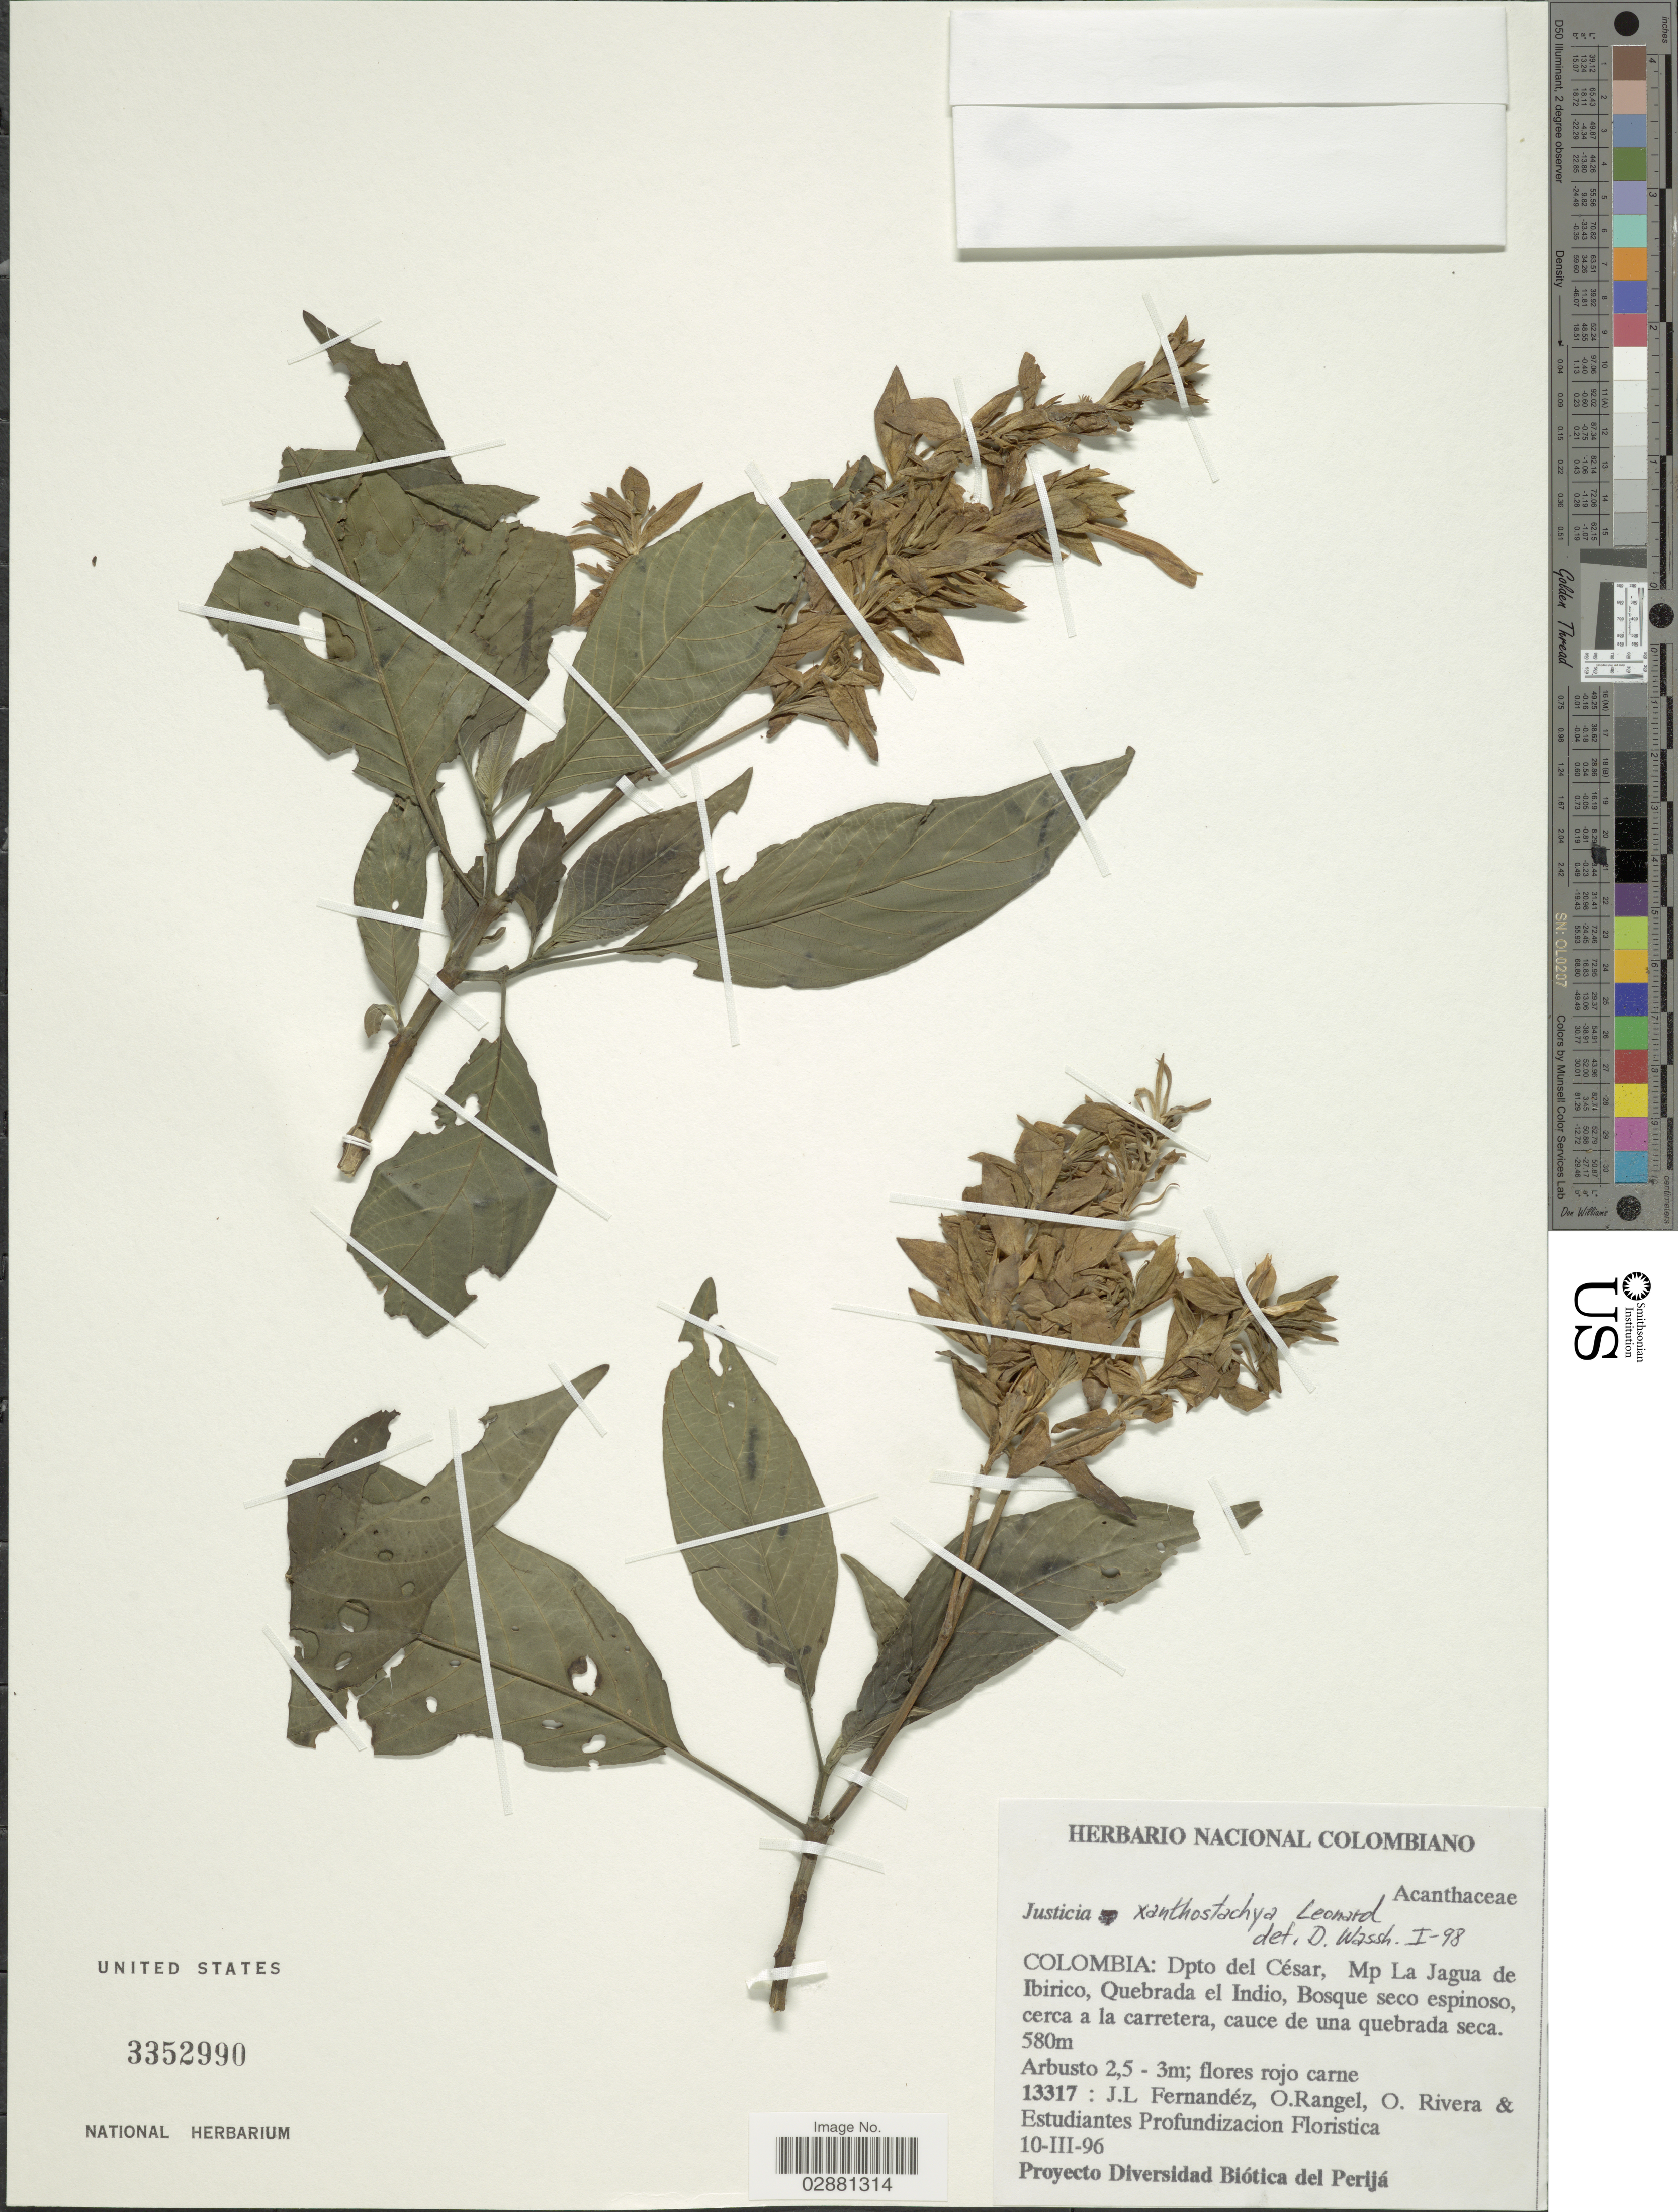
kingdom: Plantae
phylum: Tracheophyta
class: Magnoliopsida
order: Lamiales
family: Acanthaceae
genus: Justicia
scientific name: Justicia xanthostachya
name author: Leonard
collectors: J. Fernández, O. Rangel, O. Rivera & Estudiantes Profundizacion Floristica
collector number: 13317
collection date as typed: Transcribed d/m/y: 10/3/96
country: Colombia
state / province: Cesar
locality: Dpto del César, Mp La Jagua de Ibirico, Quebrada el Indio, Bosque seco espinoso, cerca a la carretera, cauce de una quebrada seca.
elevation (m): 580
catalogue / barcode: US 3352990